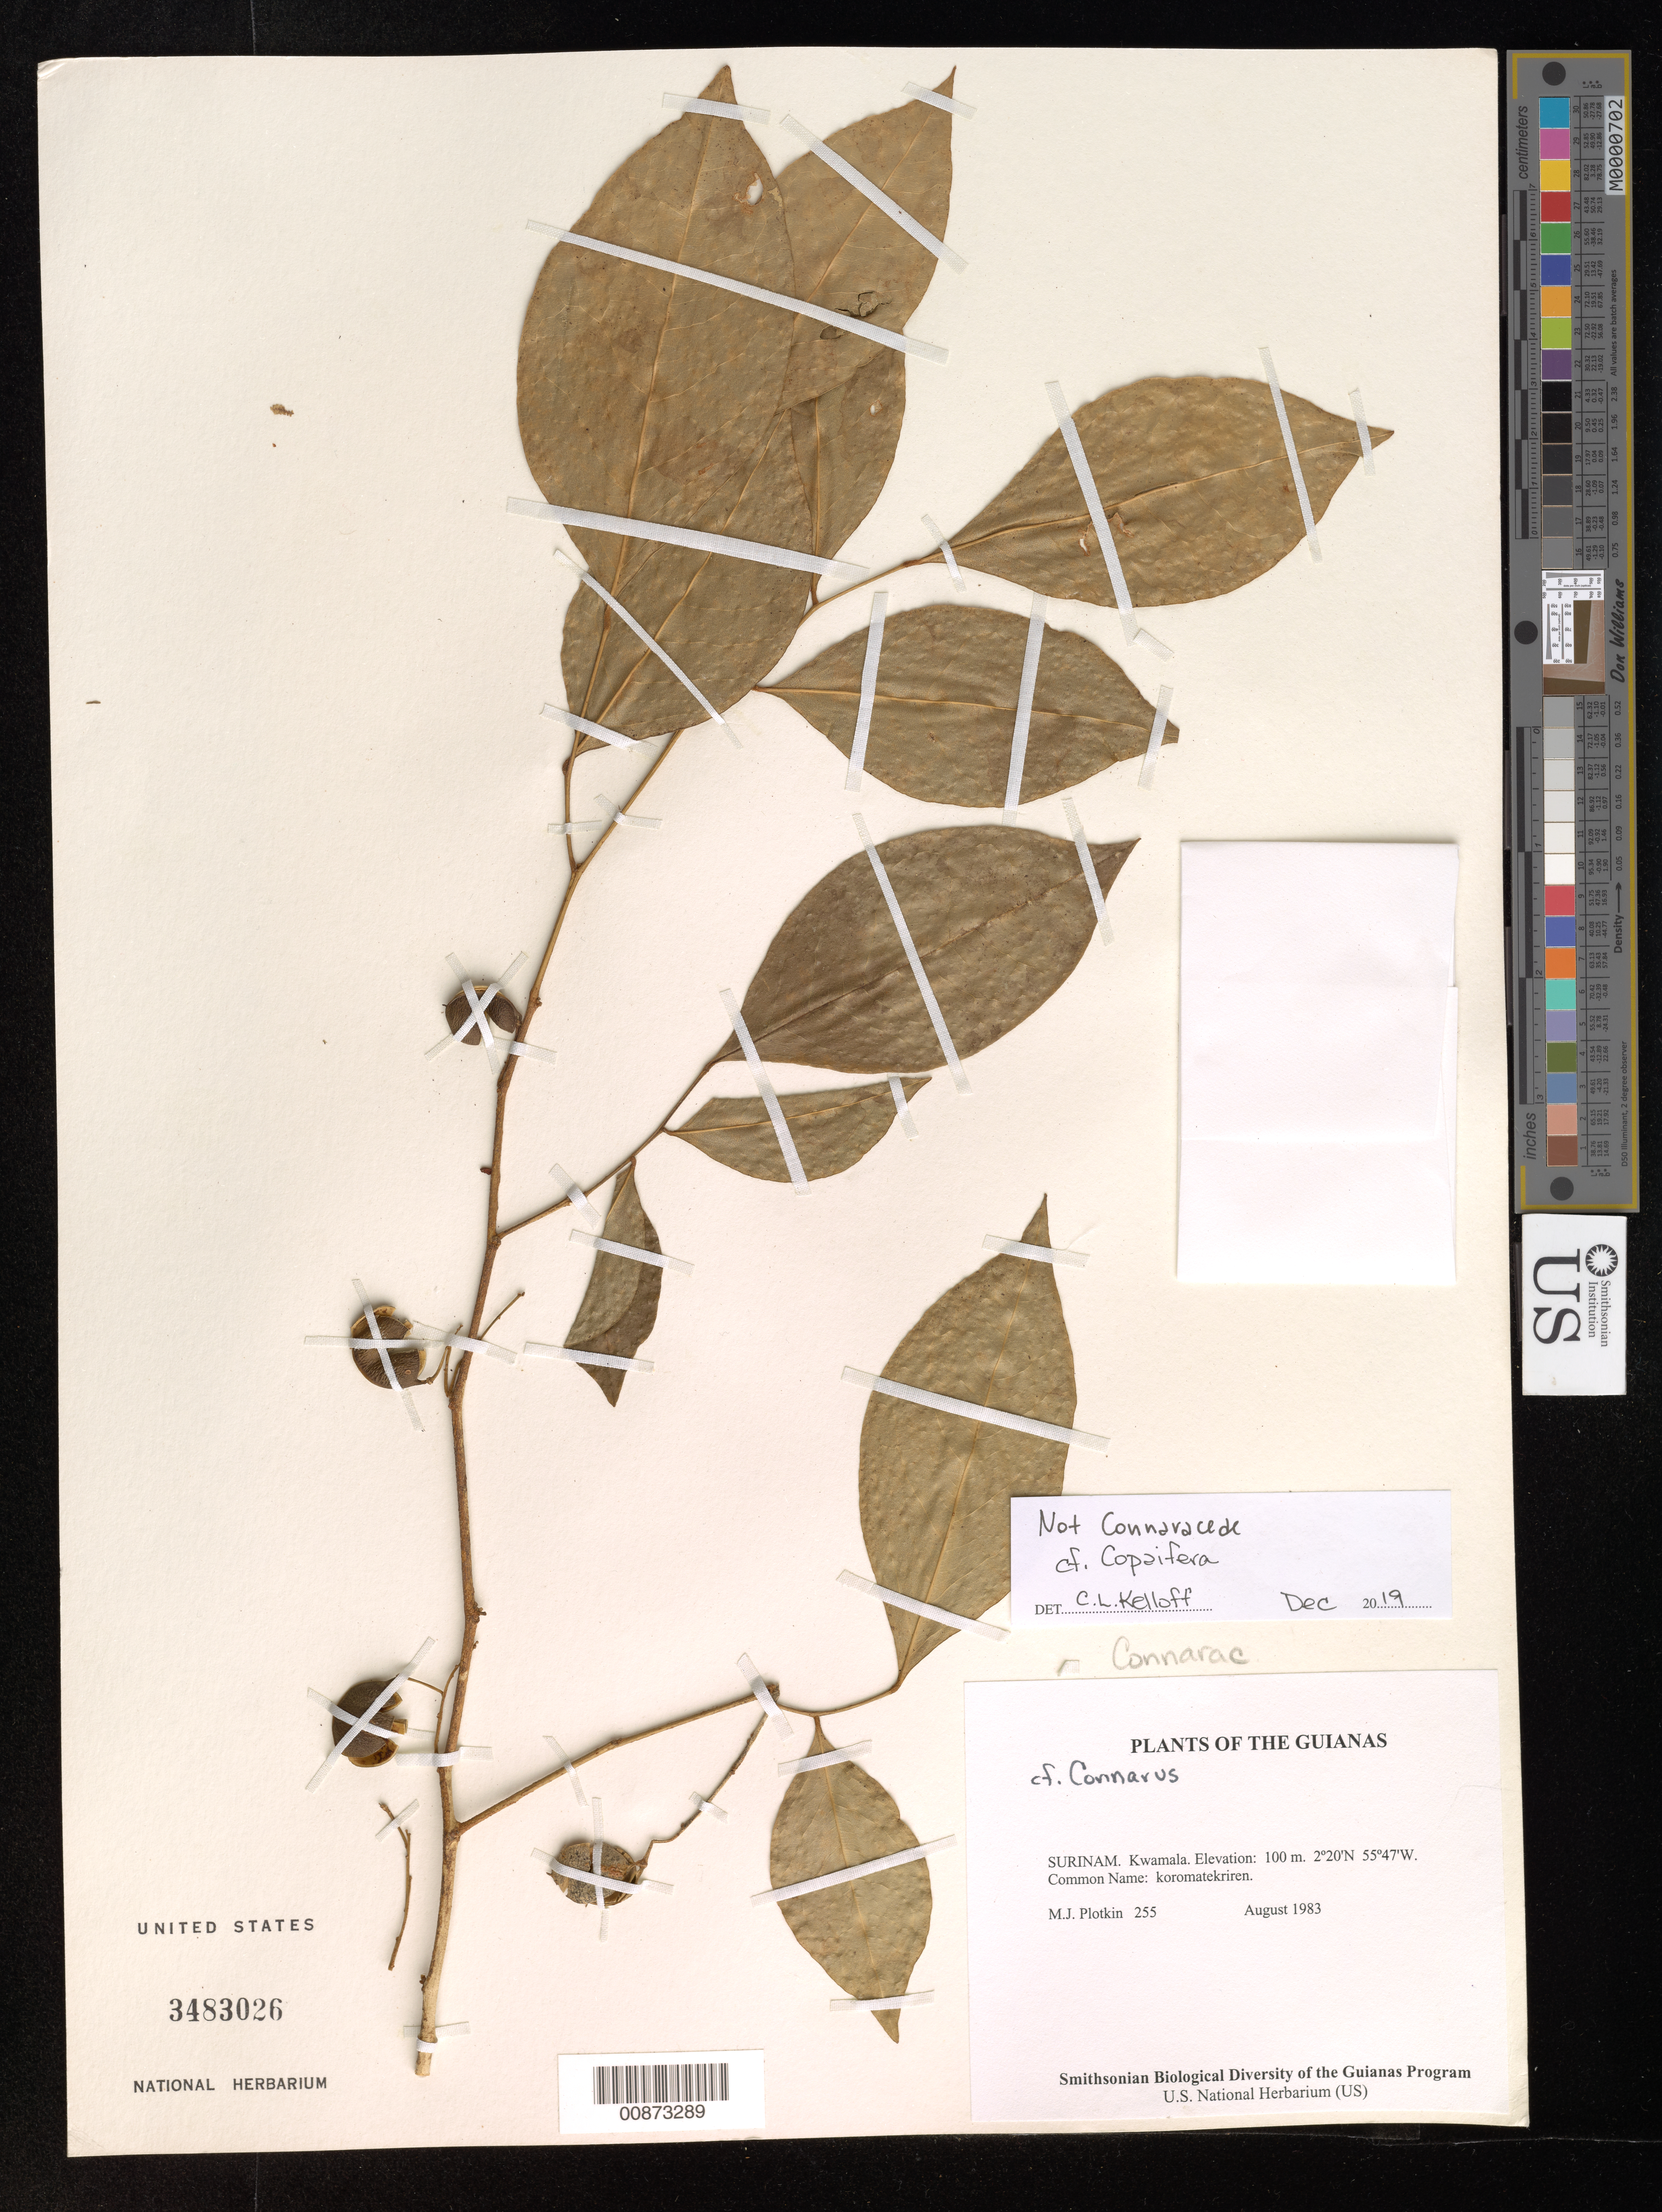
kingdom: Plantae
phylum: Tracheophyta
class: Magnoliopsida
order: Fabales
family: Fabaceae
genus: Copaifera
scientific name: Copaifera sp.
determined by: Kelloff, Carol L.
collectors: M. Plotkin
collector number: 255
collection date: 1983-08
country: Suriname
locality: Kwamala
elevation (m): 100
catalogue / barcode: US 3483026